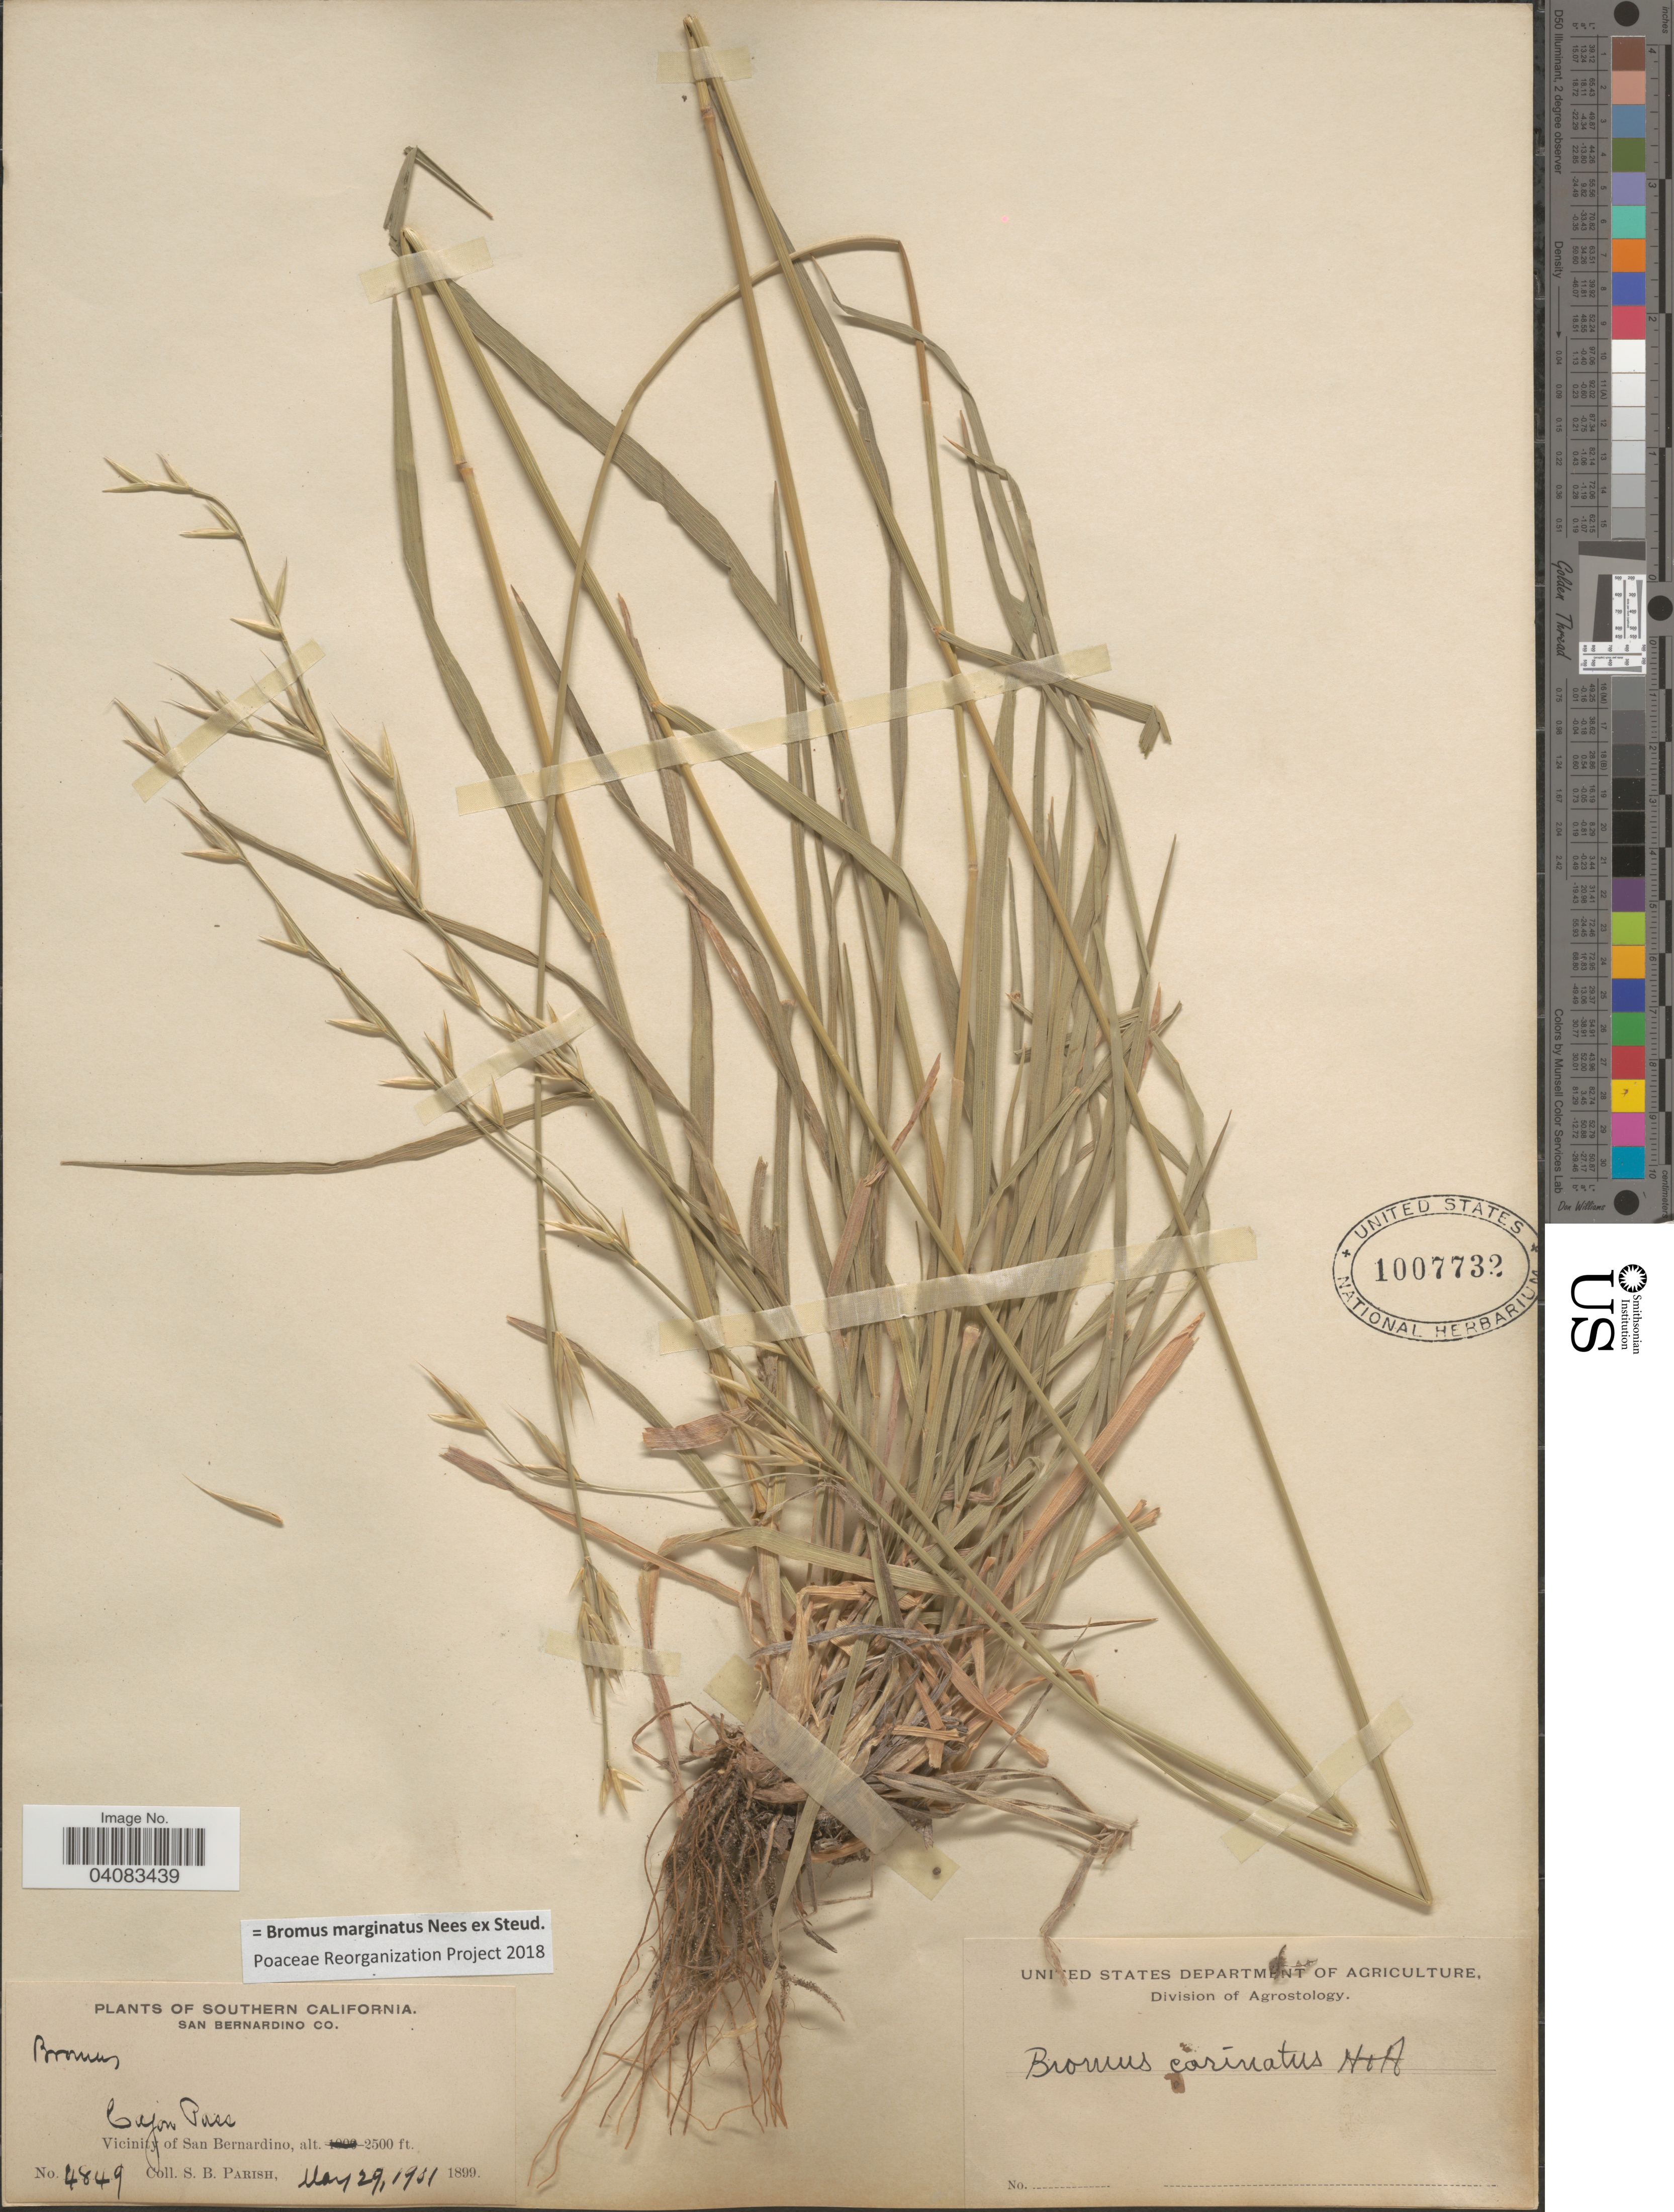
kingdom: Plantae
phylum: Tracheophyta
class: Liliopsida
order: Poales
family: Poaceae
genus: Bromus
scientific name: Bromus marginatus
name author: Nees ex Steud.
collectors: S. B. Parish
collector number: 484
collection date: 1901-05-29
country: United States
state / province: California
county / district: San Bernardino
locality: Southern California. San Bernardino Co. Cajon Pass. Vicinity of San Bernardino.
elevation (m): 762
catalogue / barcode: US 1007732